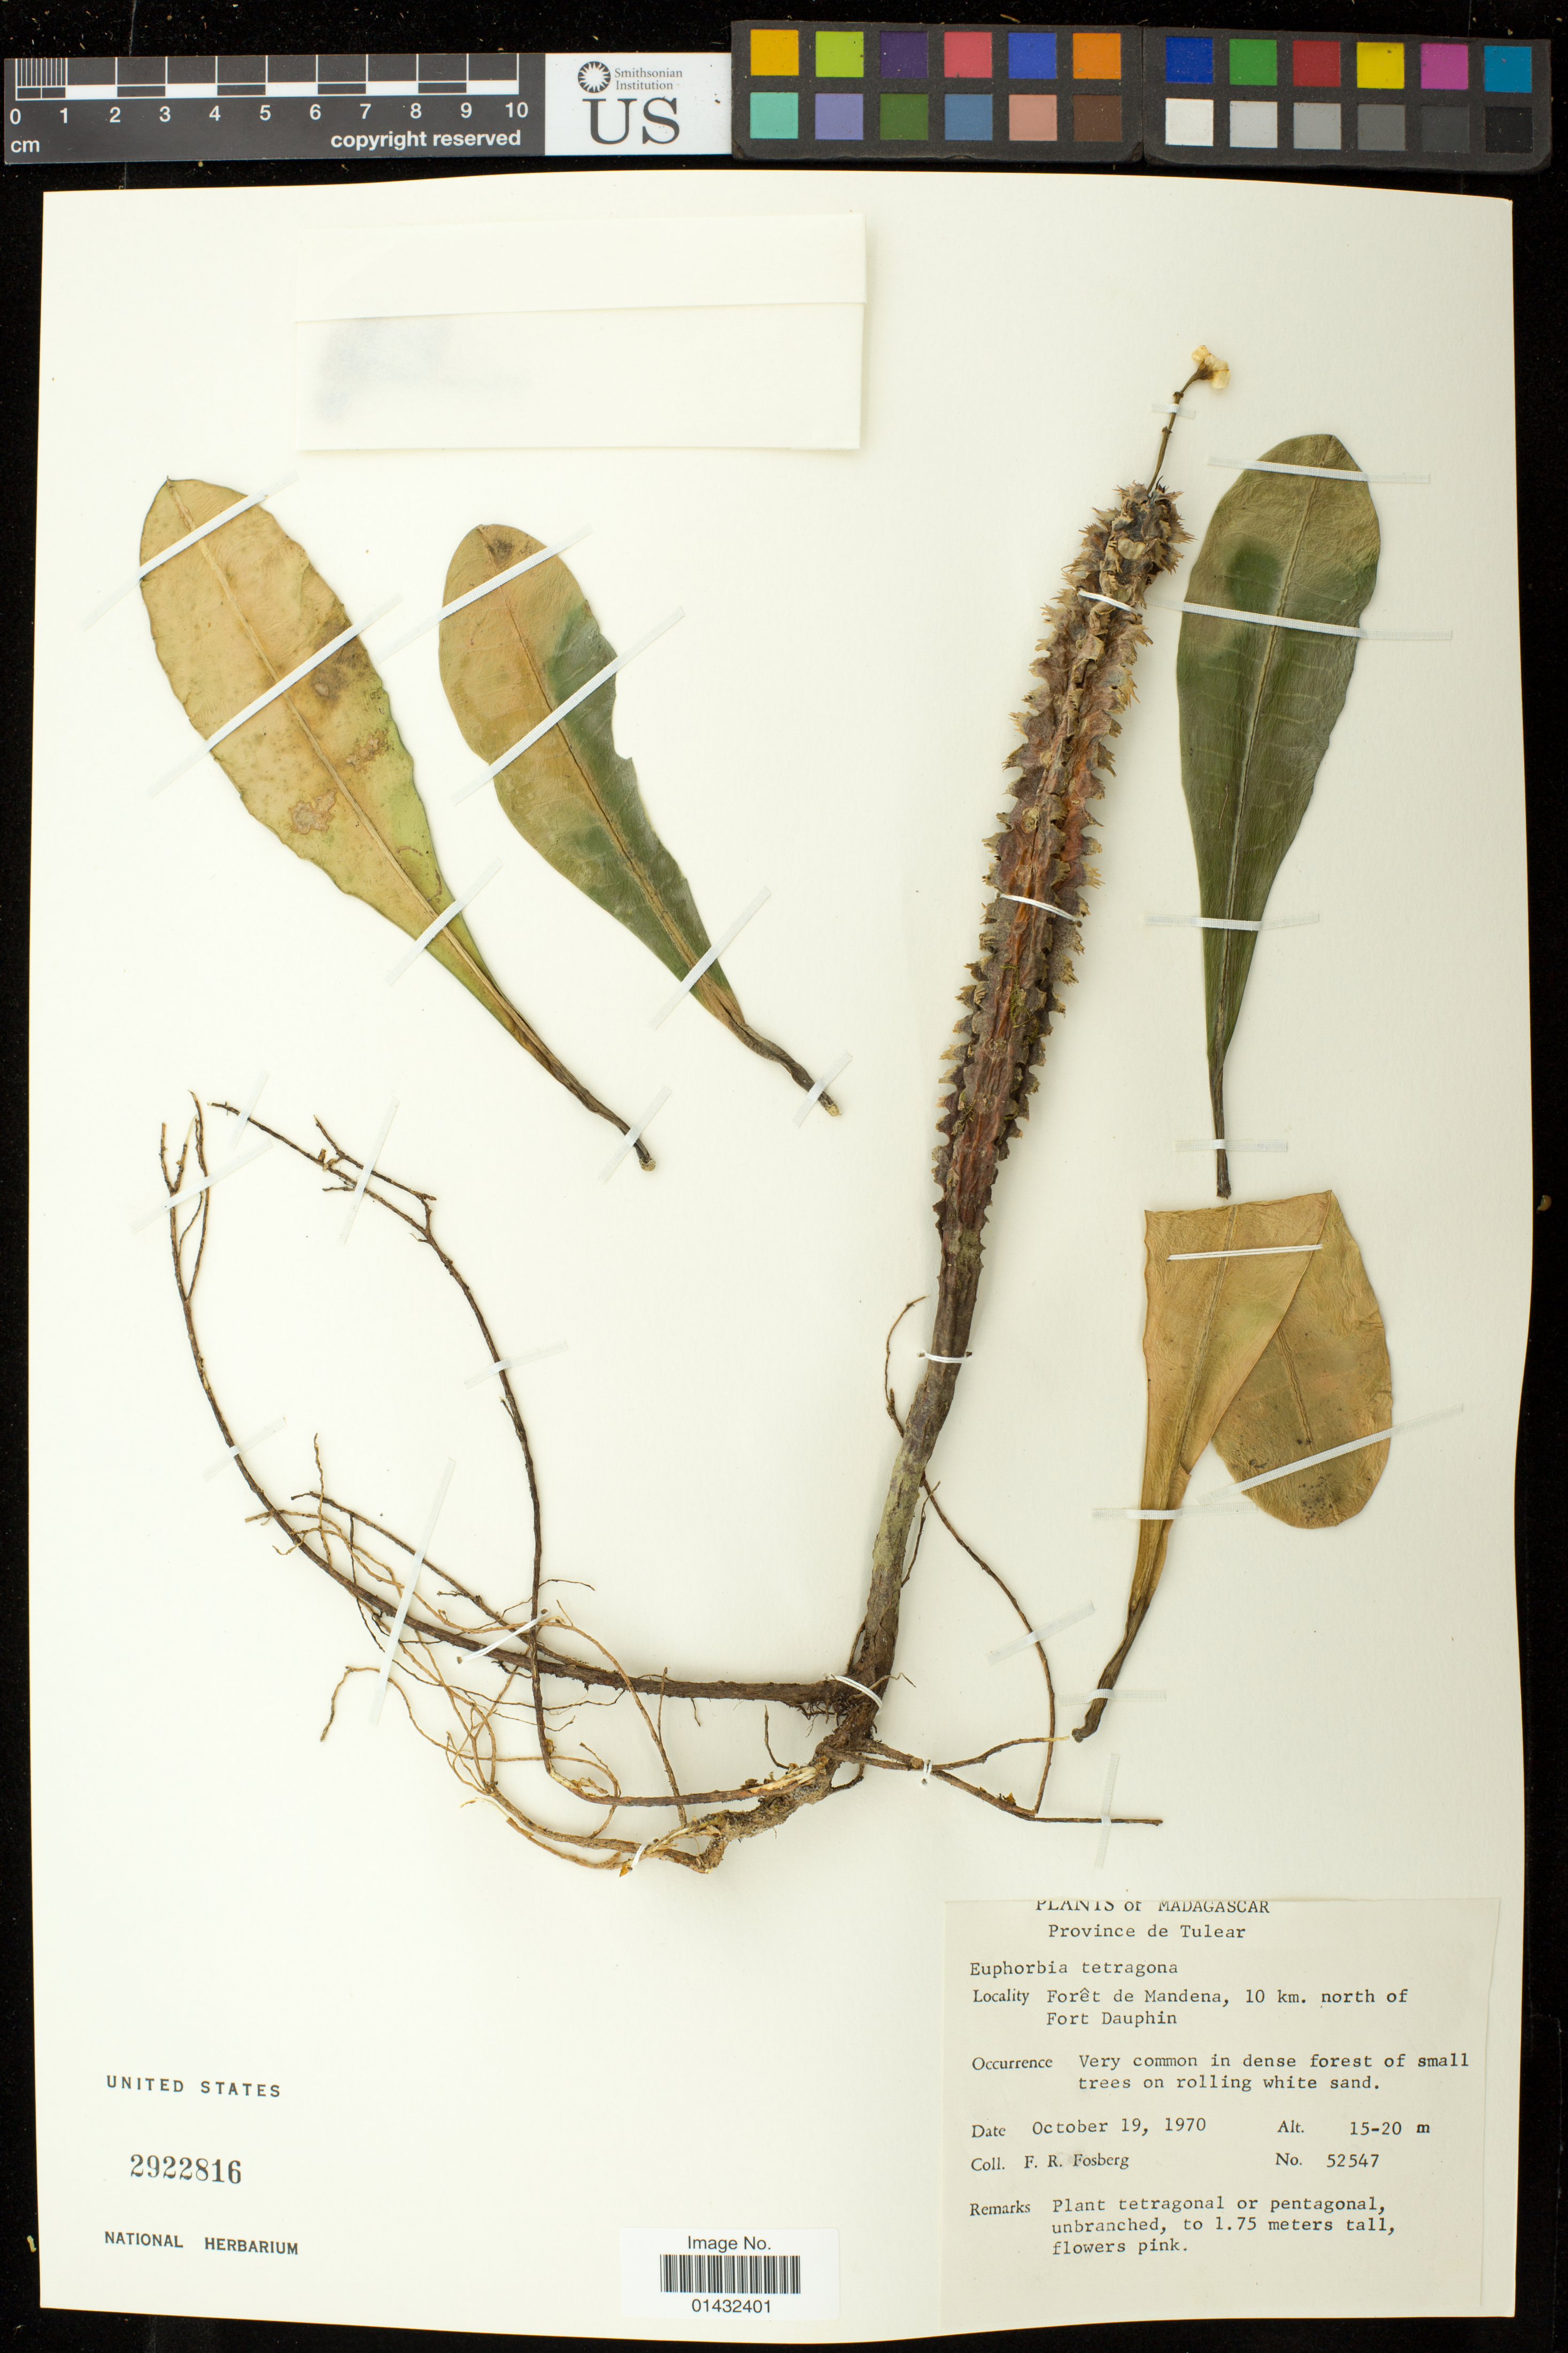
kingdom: Plantae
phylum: Tracheophyta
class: Magnoliopsida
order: Malpighiales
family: Euphorbiaceae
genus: Euphorbia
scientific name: Euphorbia tetragona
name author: Haw.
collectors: F. R. Fosberg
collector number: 52547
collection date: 1970-10-19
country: Madagascar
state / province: Atsimo-Andrefana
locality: Province de Tulear; Foret de Mandena, 10 km. north of Fort Dauphin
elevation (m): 15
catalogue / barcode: US 2922816